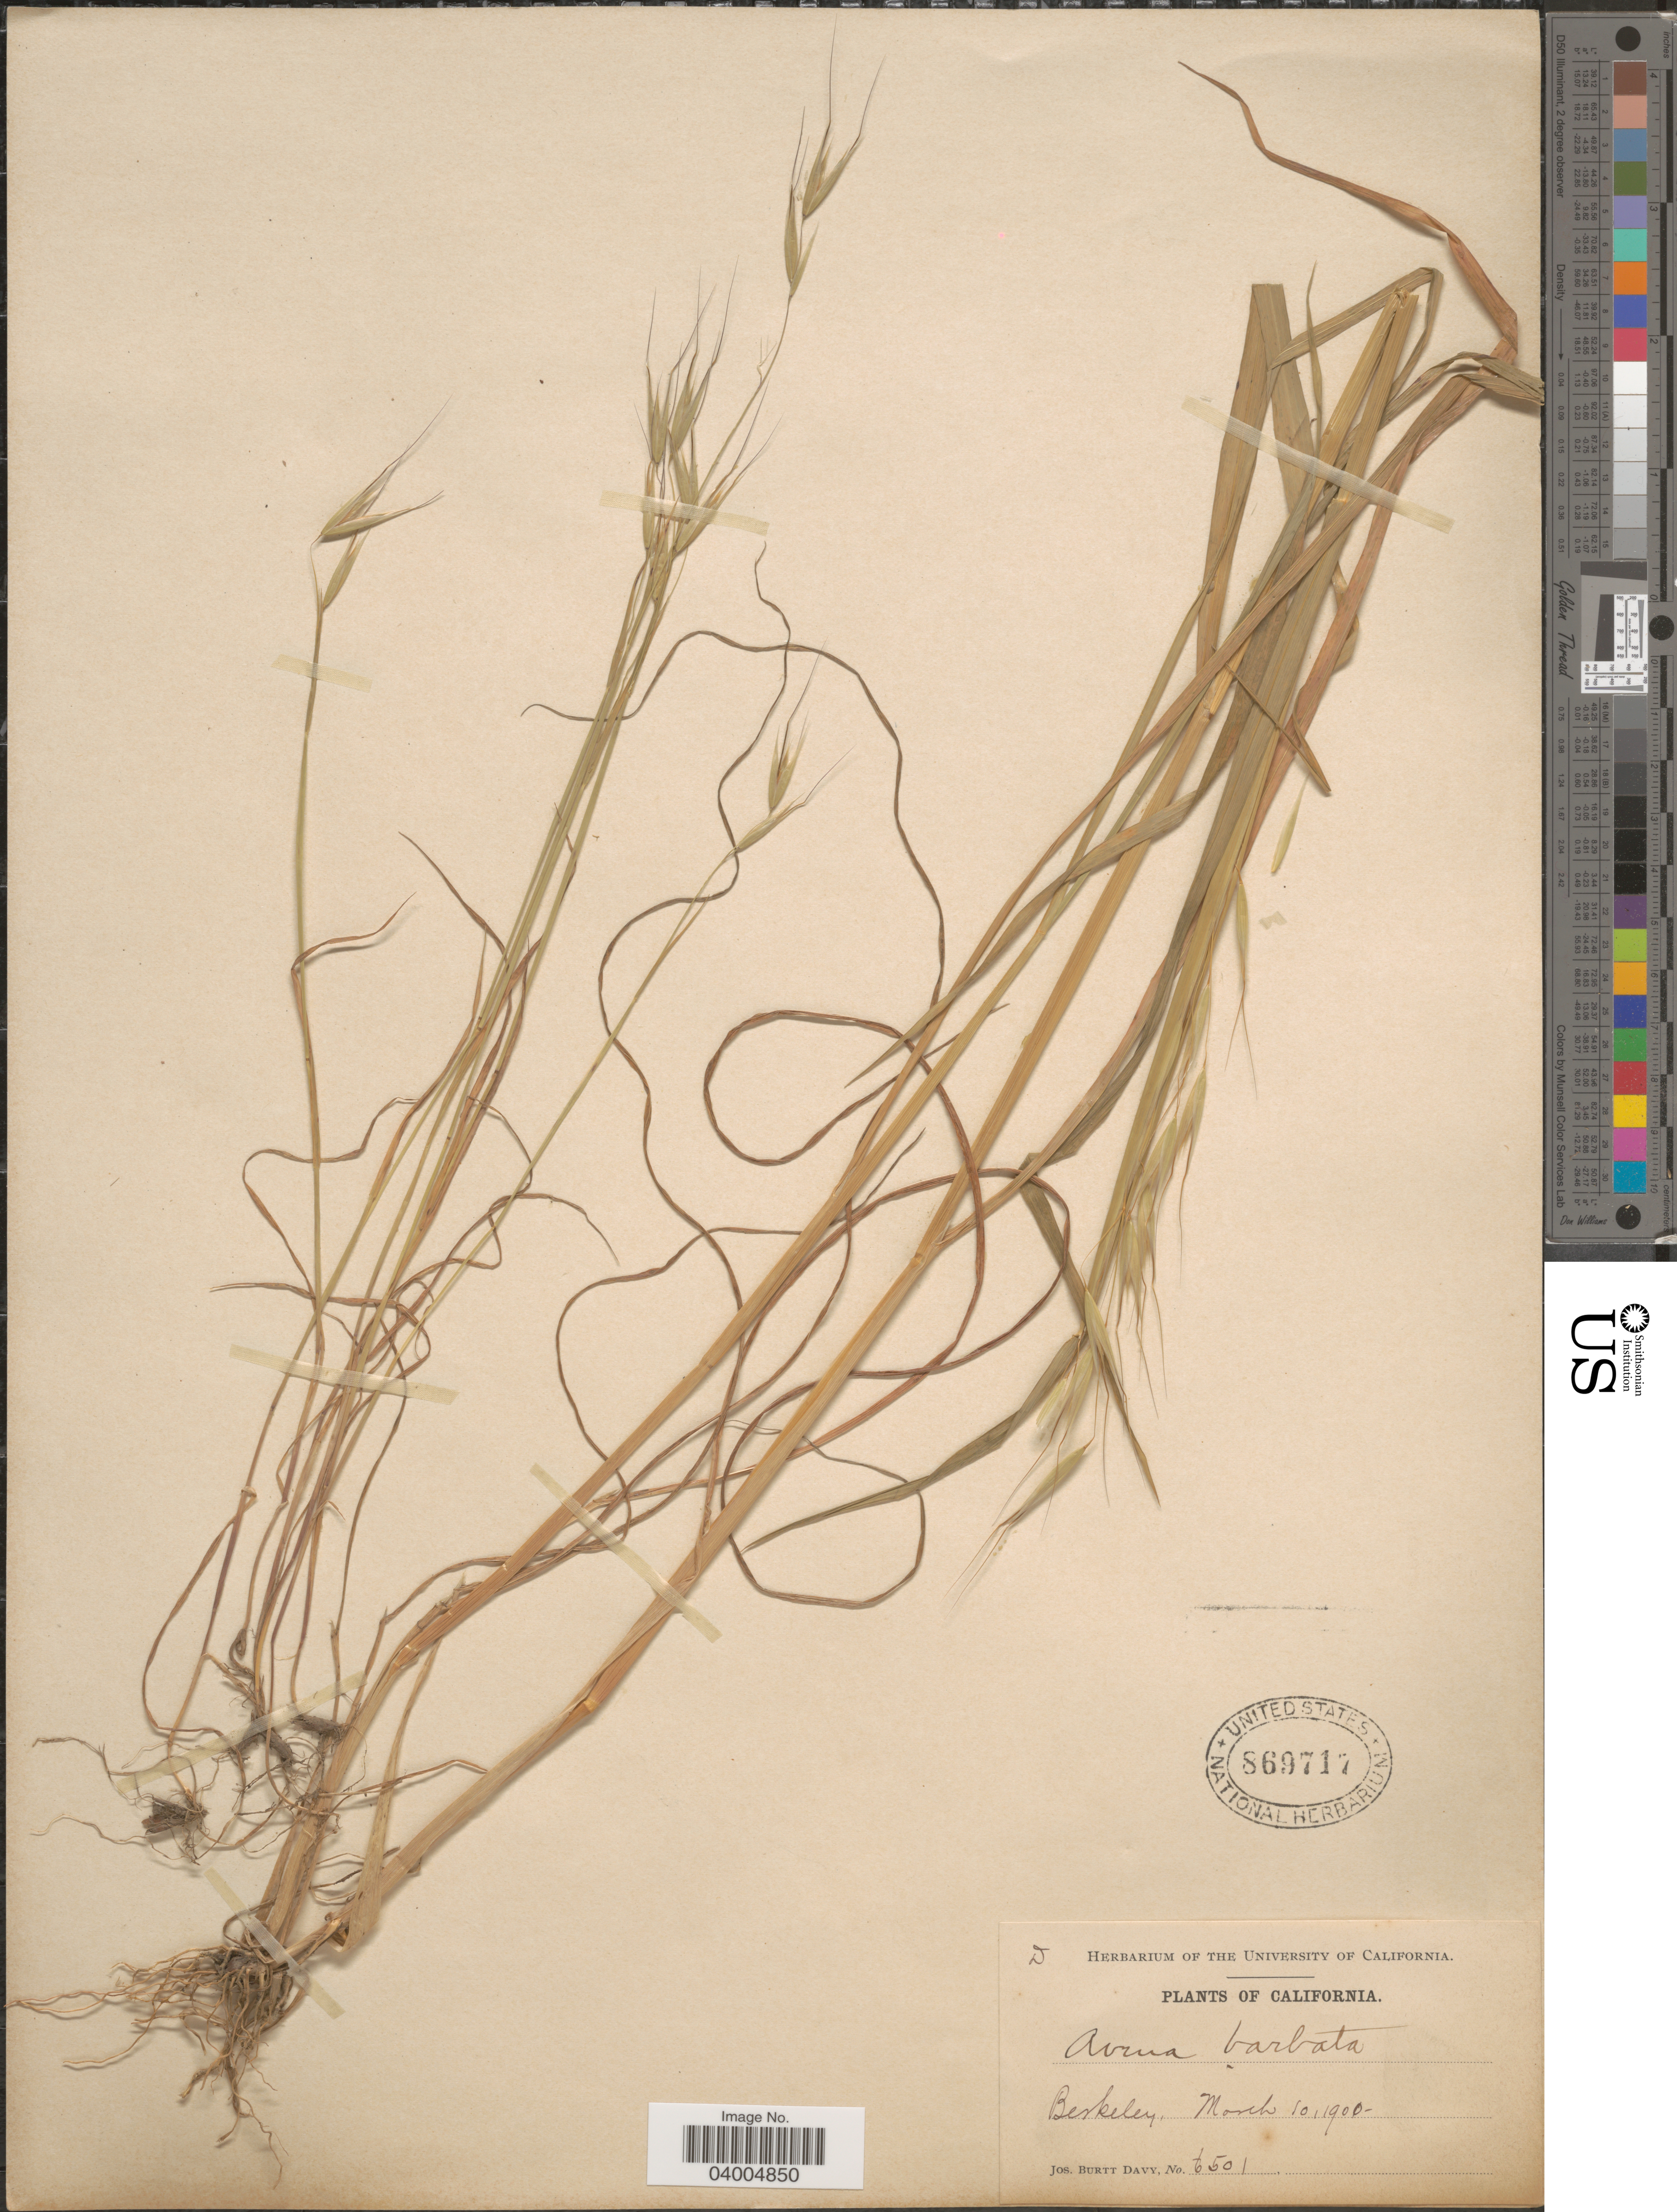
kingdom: Plantae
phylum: Tracheophyta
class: Liliopsida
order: Poales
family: Poaceae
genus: Avena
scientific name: Avena barbata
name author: Pott ex Link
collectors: J. Burtt Davy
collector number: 6501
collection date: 1900-03-10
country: United States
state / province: California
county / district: Alameda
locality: Berkeley.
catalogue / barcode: US 869717